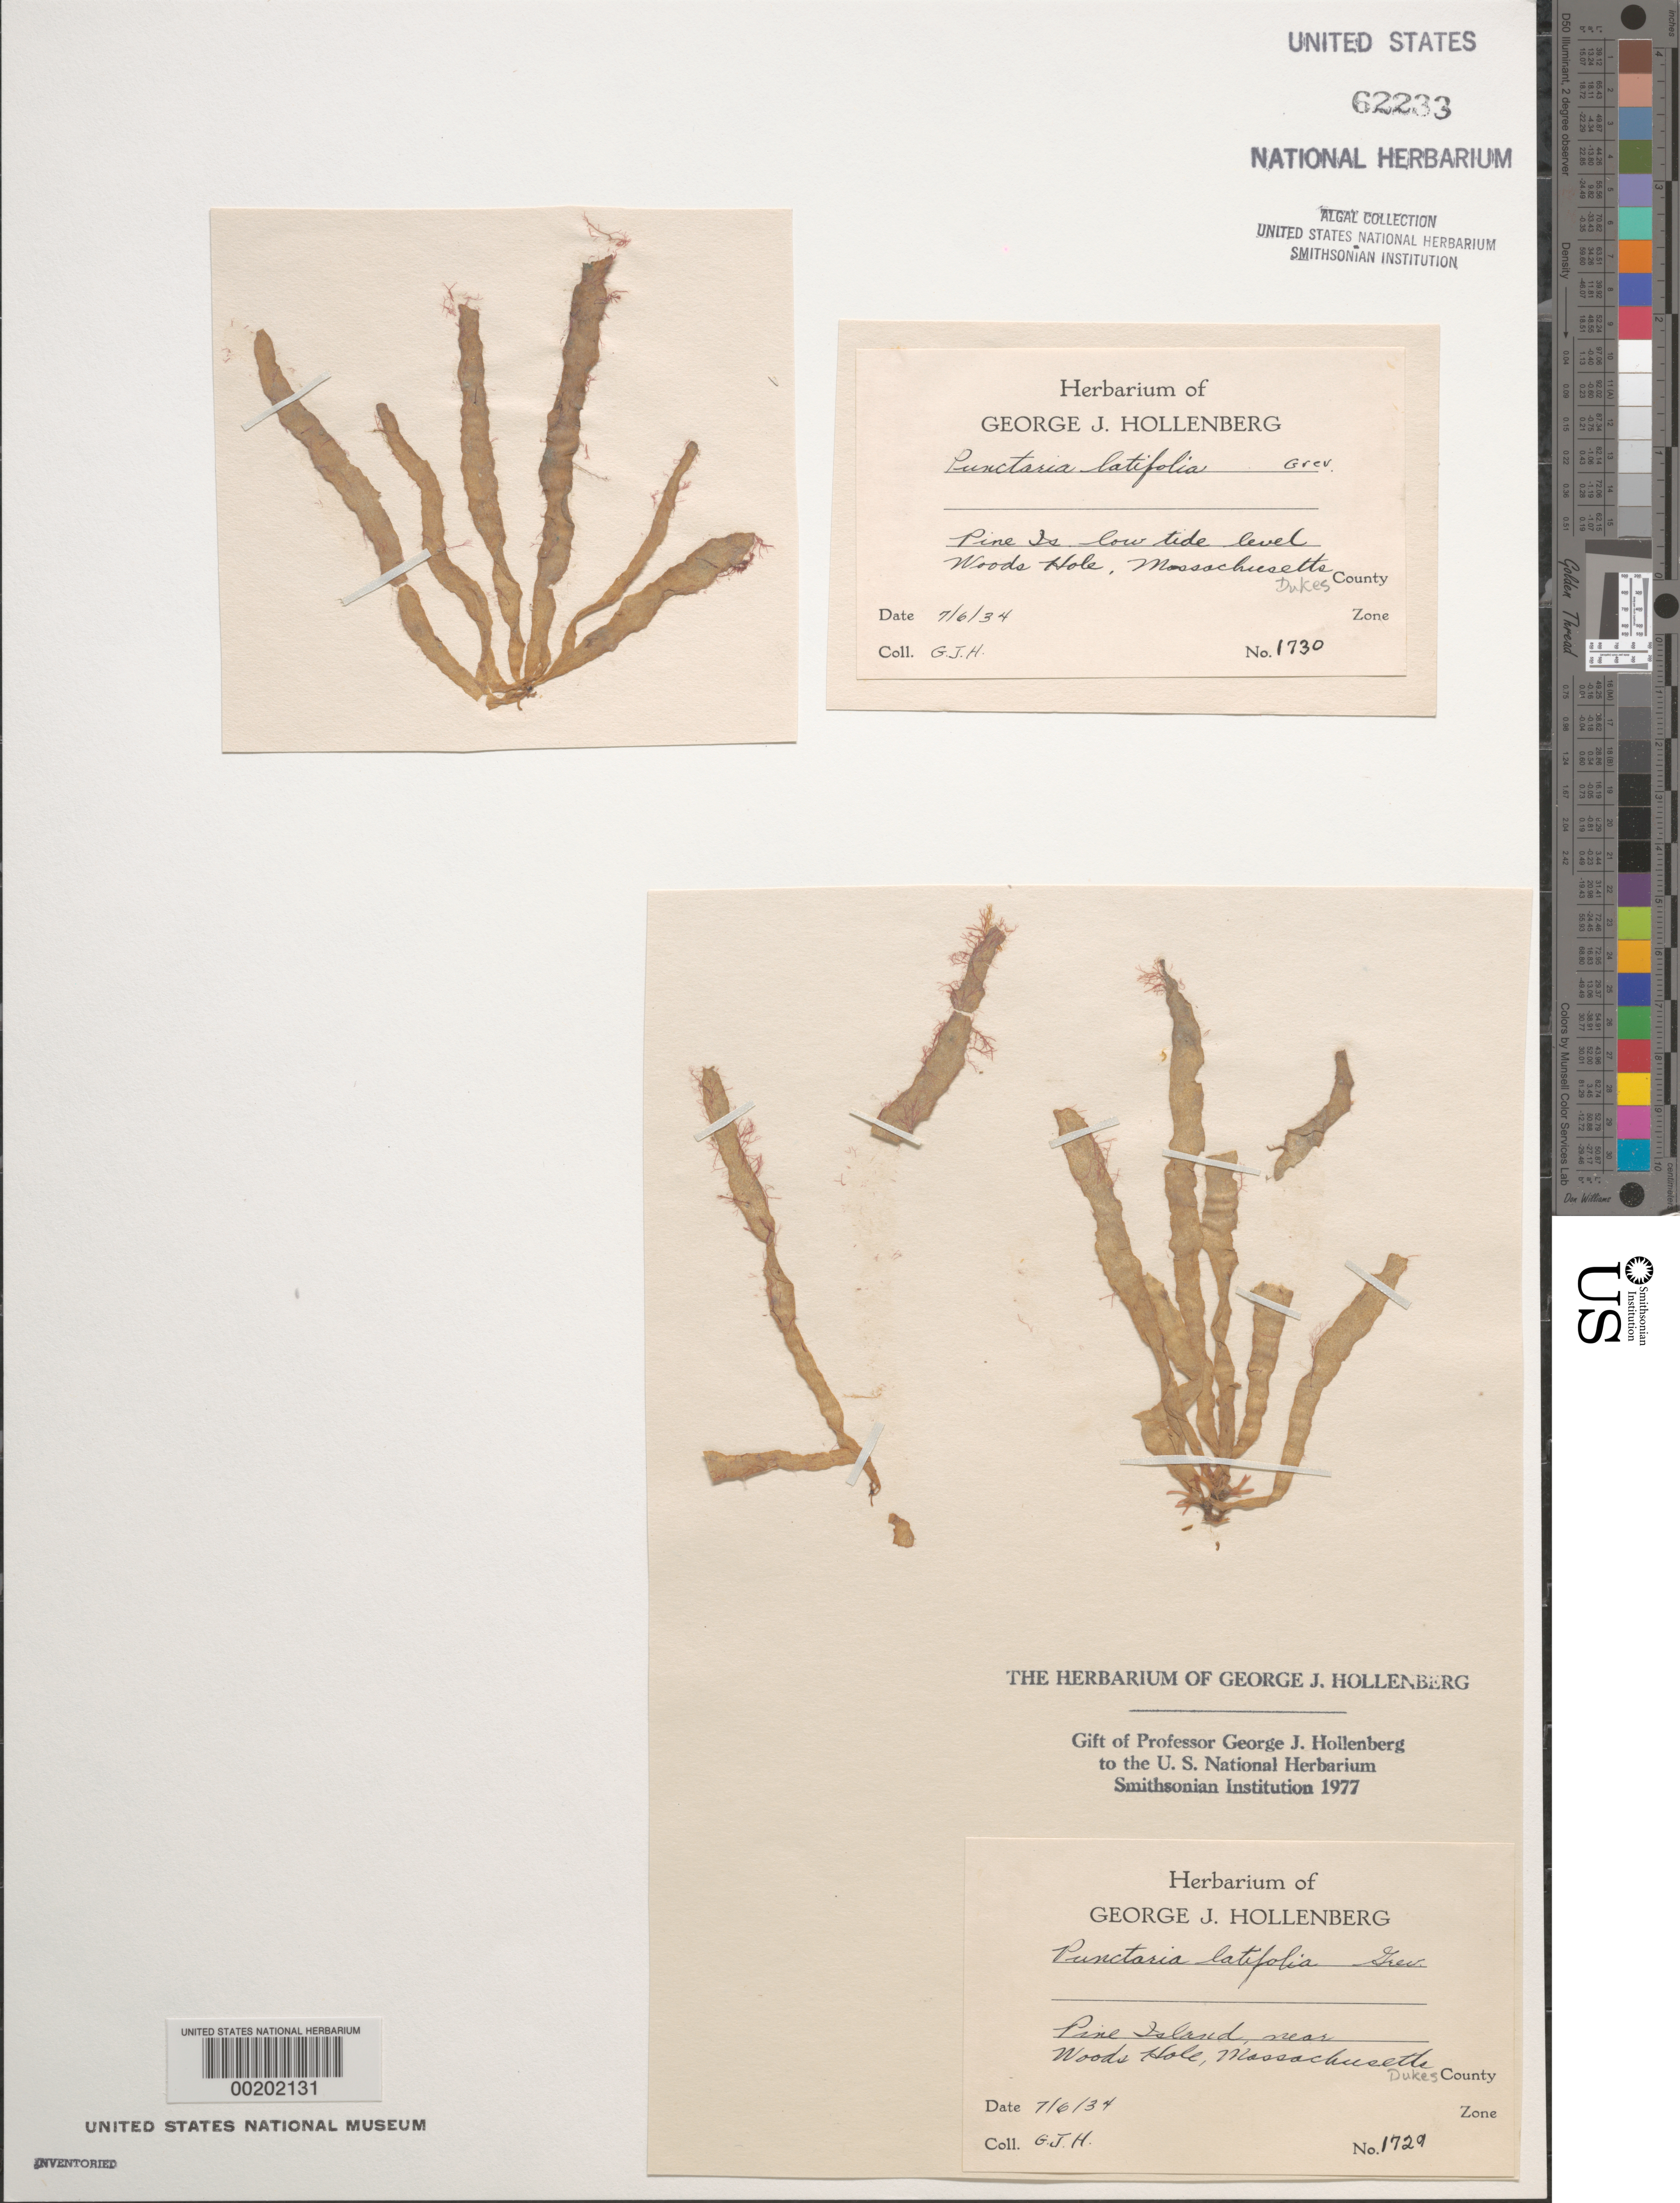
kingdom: Chromista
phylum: Ochrophyta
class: Phaeophyceae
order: Dictyosiphonales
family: Punctariaceae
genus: Punctaria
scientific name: Punctaria latifolia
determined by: Hollenberg, George J.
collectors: G. Hollenberg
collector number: GJH 1729 & GJH 1730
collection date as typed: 06 Jul 1934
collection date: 1934-07-06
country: United States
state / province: Massachusetts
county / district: Dukes County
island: Pine Island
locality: Near Woods Hole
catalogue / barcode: US 62233